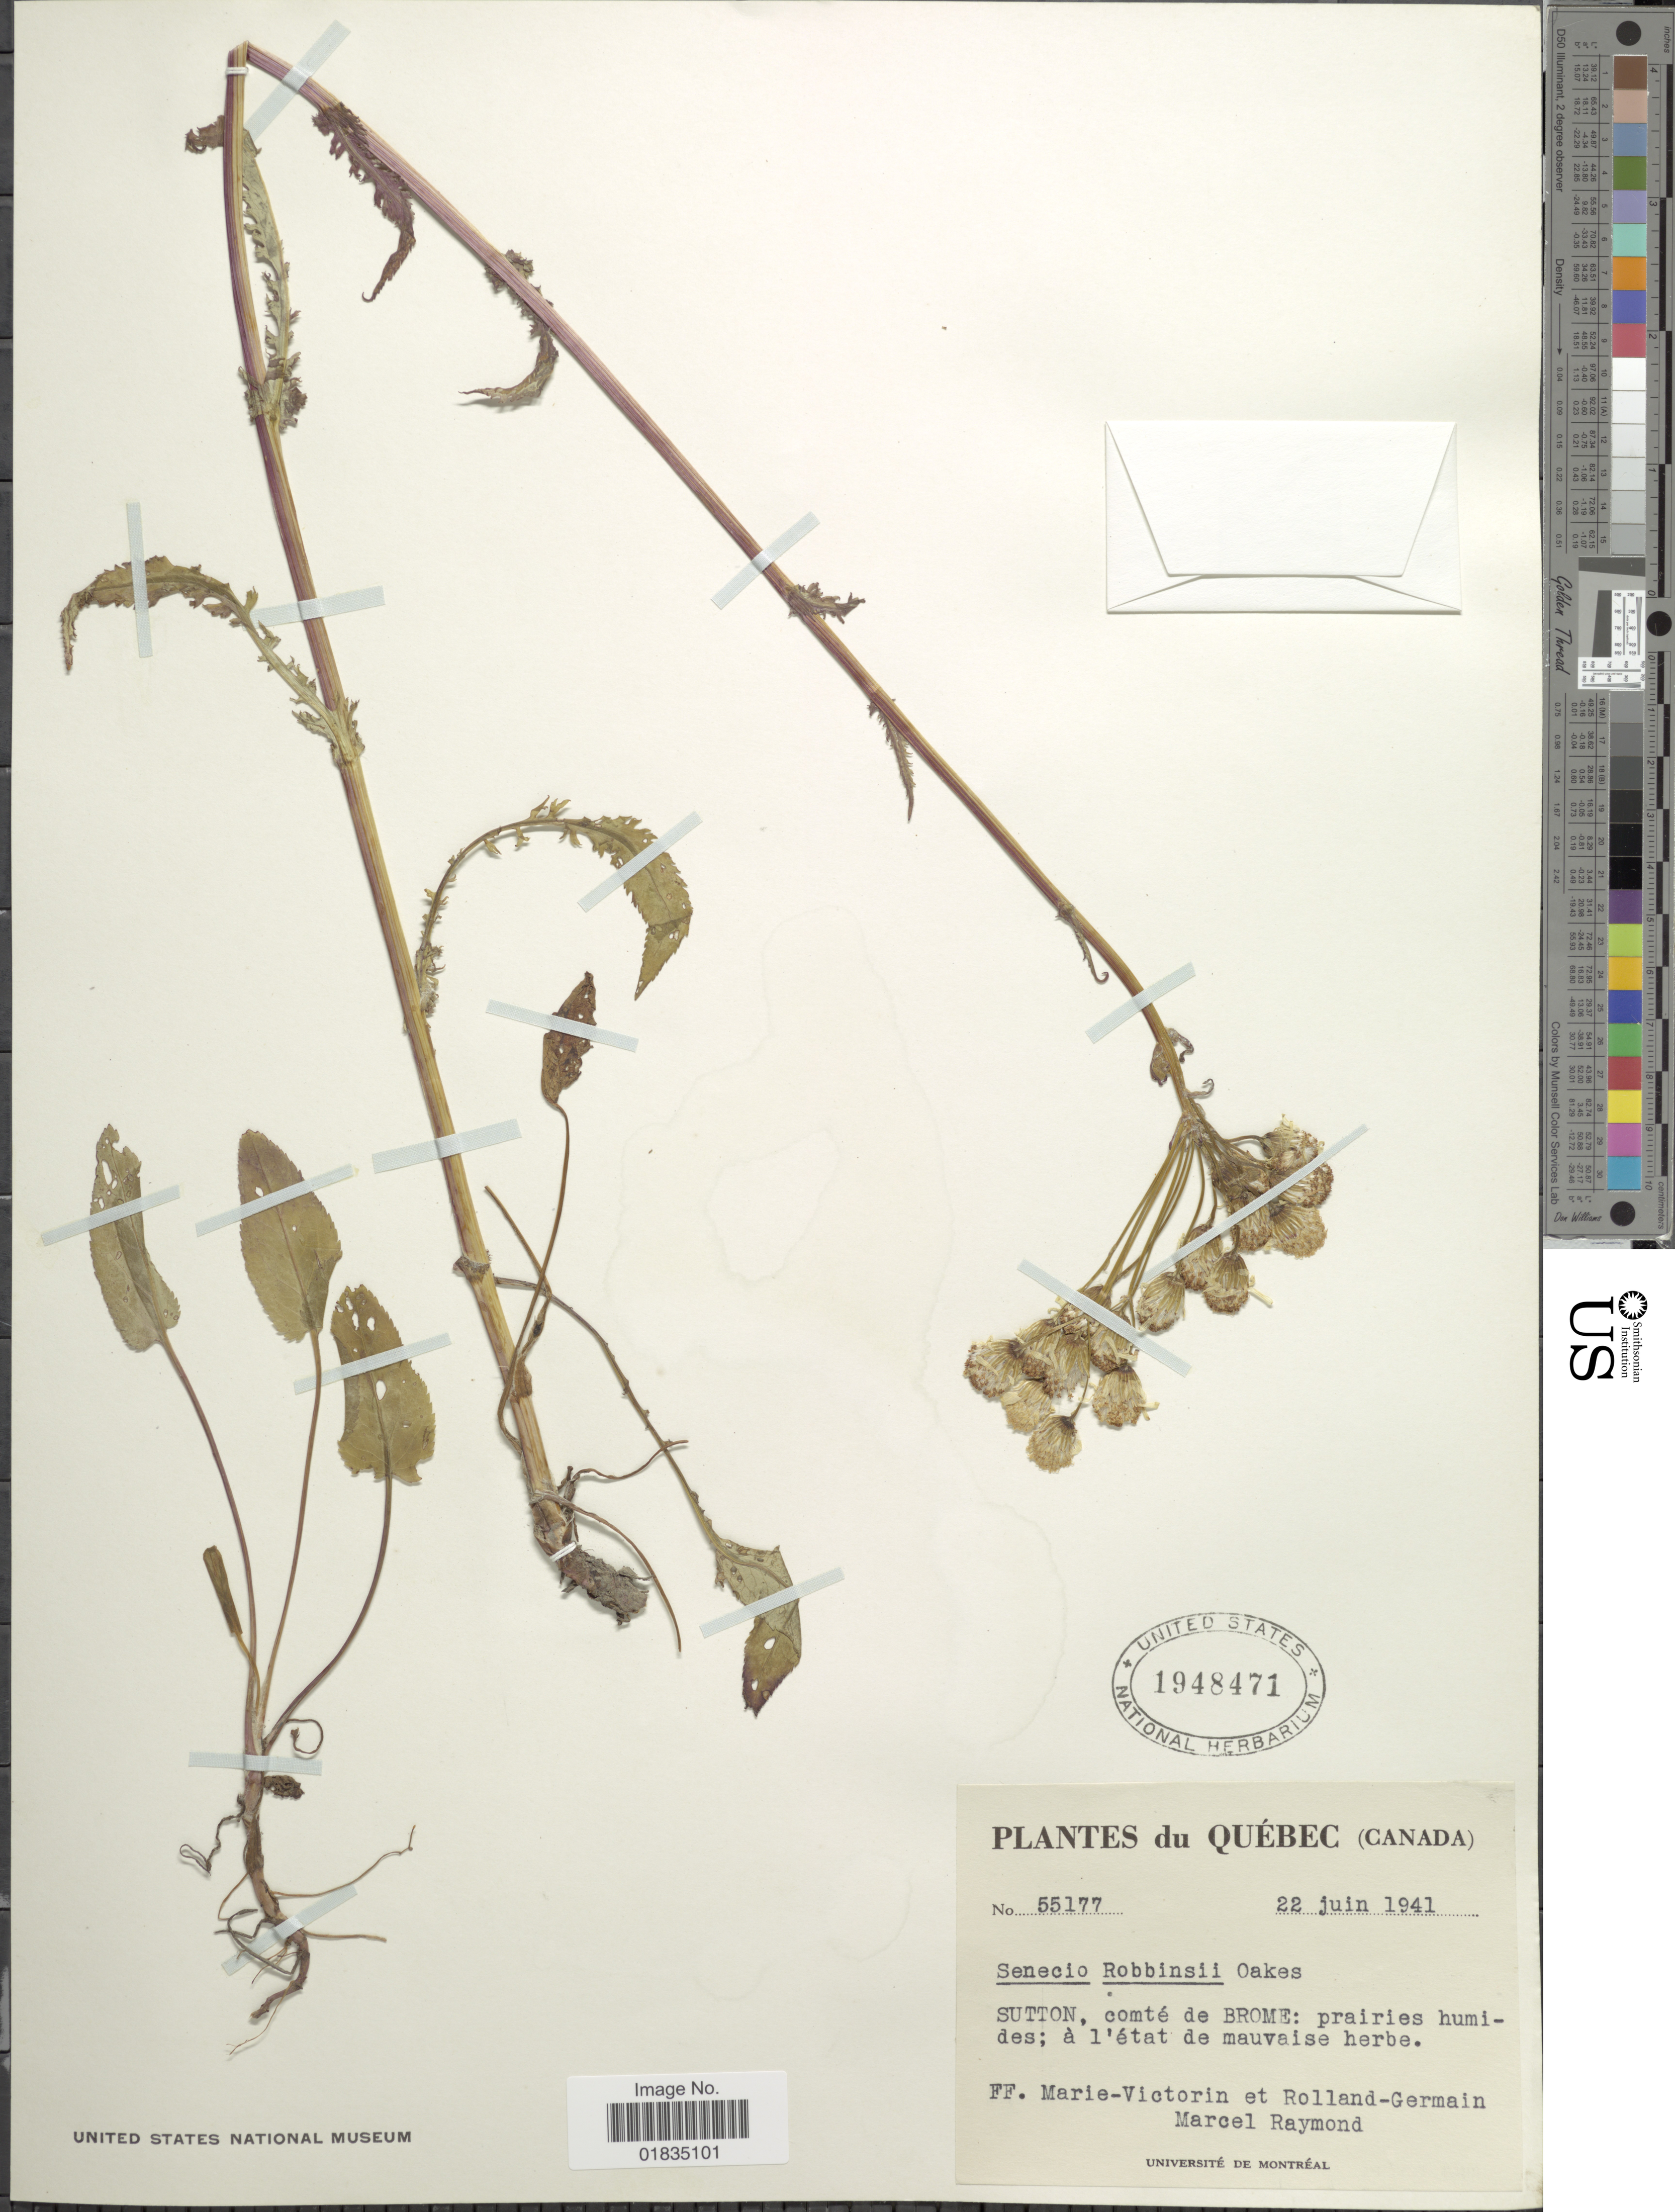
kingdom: Plantae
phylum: Tracheophyta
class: Magnoliopsida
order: Asterales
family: Asteraceae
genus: Packera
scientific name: Packera schweinitziana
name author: (Nutt.) W.A. Weber & Á. Löve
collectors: F. Marie-Victorin, Rolland-Germain & M. Raymond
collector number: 55177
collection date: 1941-06-22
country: Canada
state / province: Quebec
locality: Sutton comte de Brome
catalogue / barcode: US 1948471